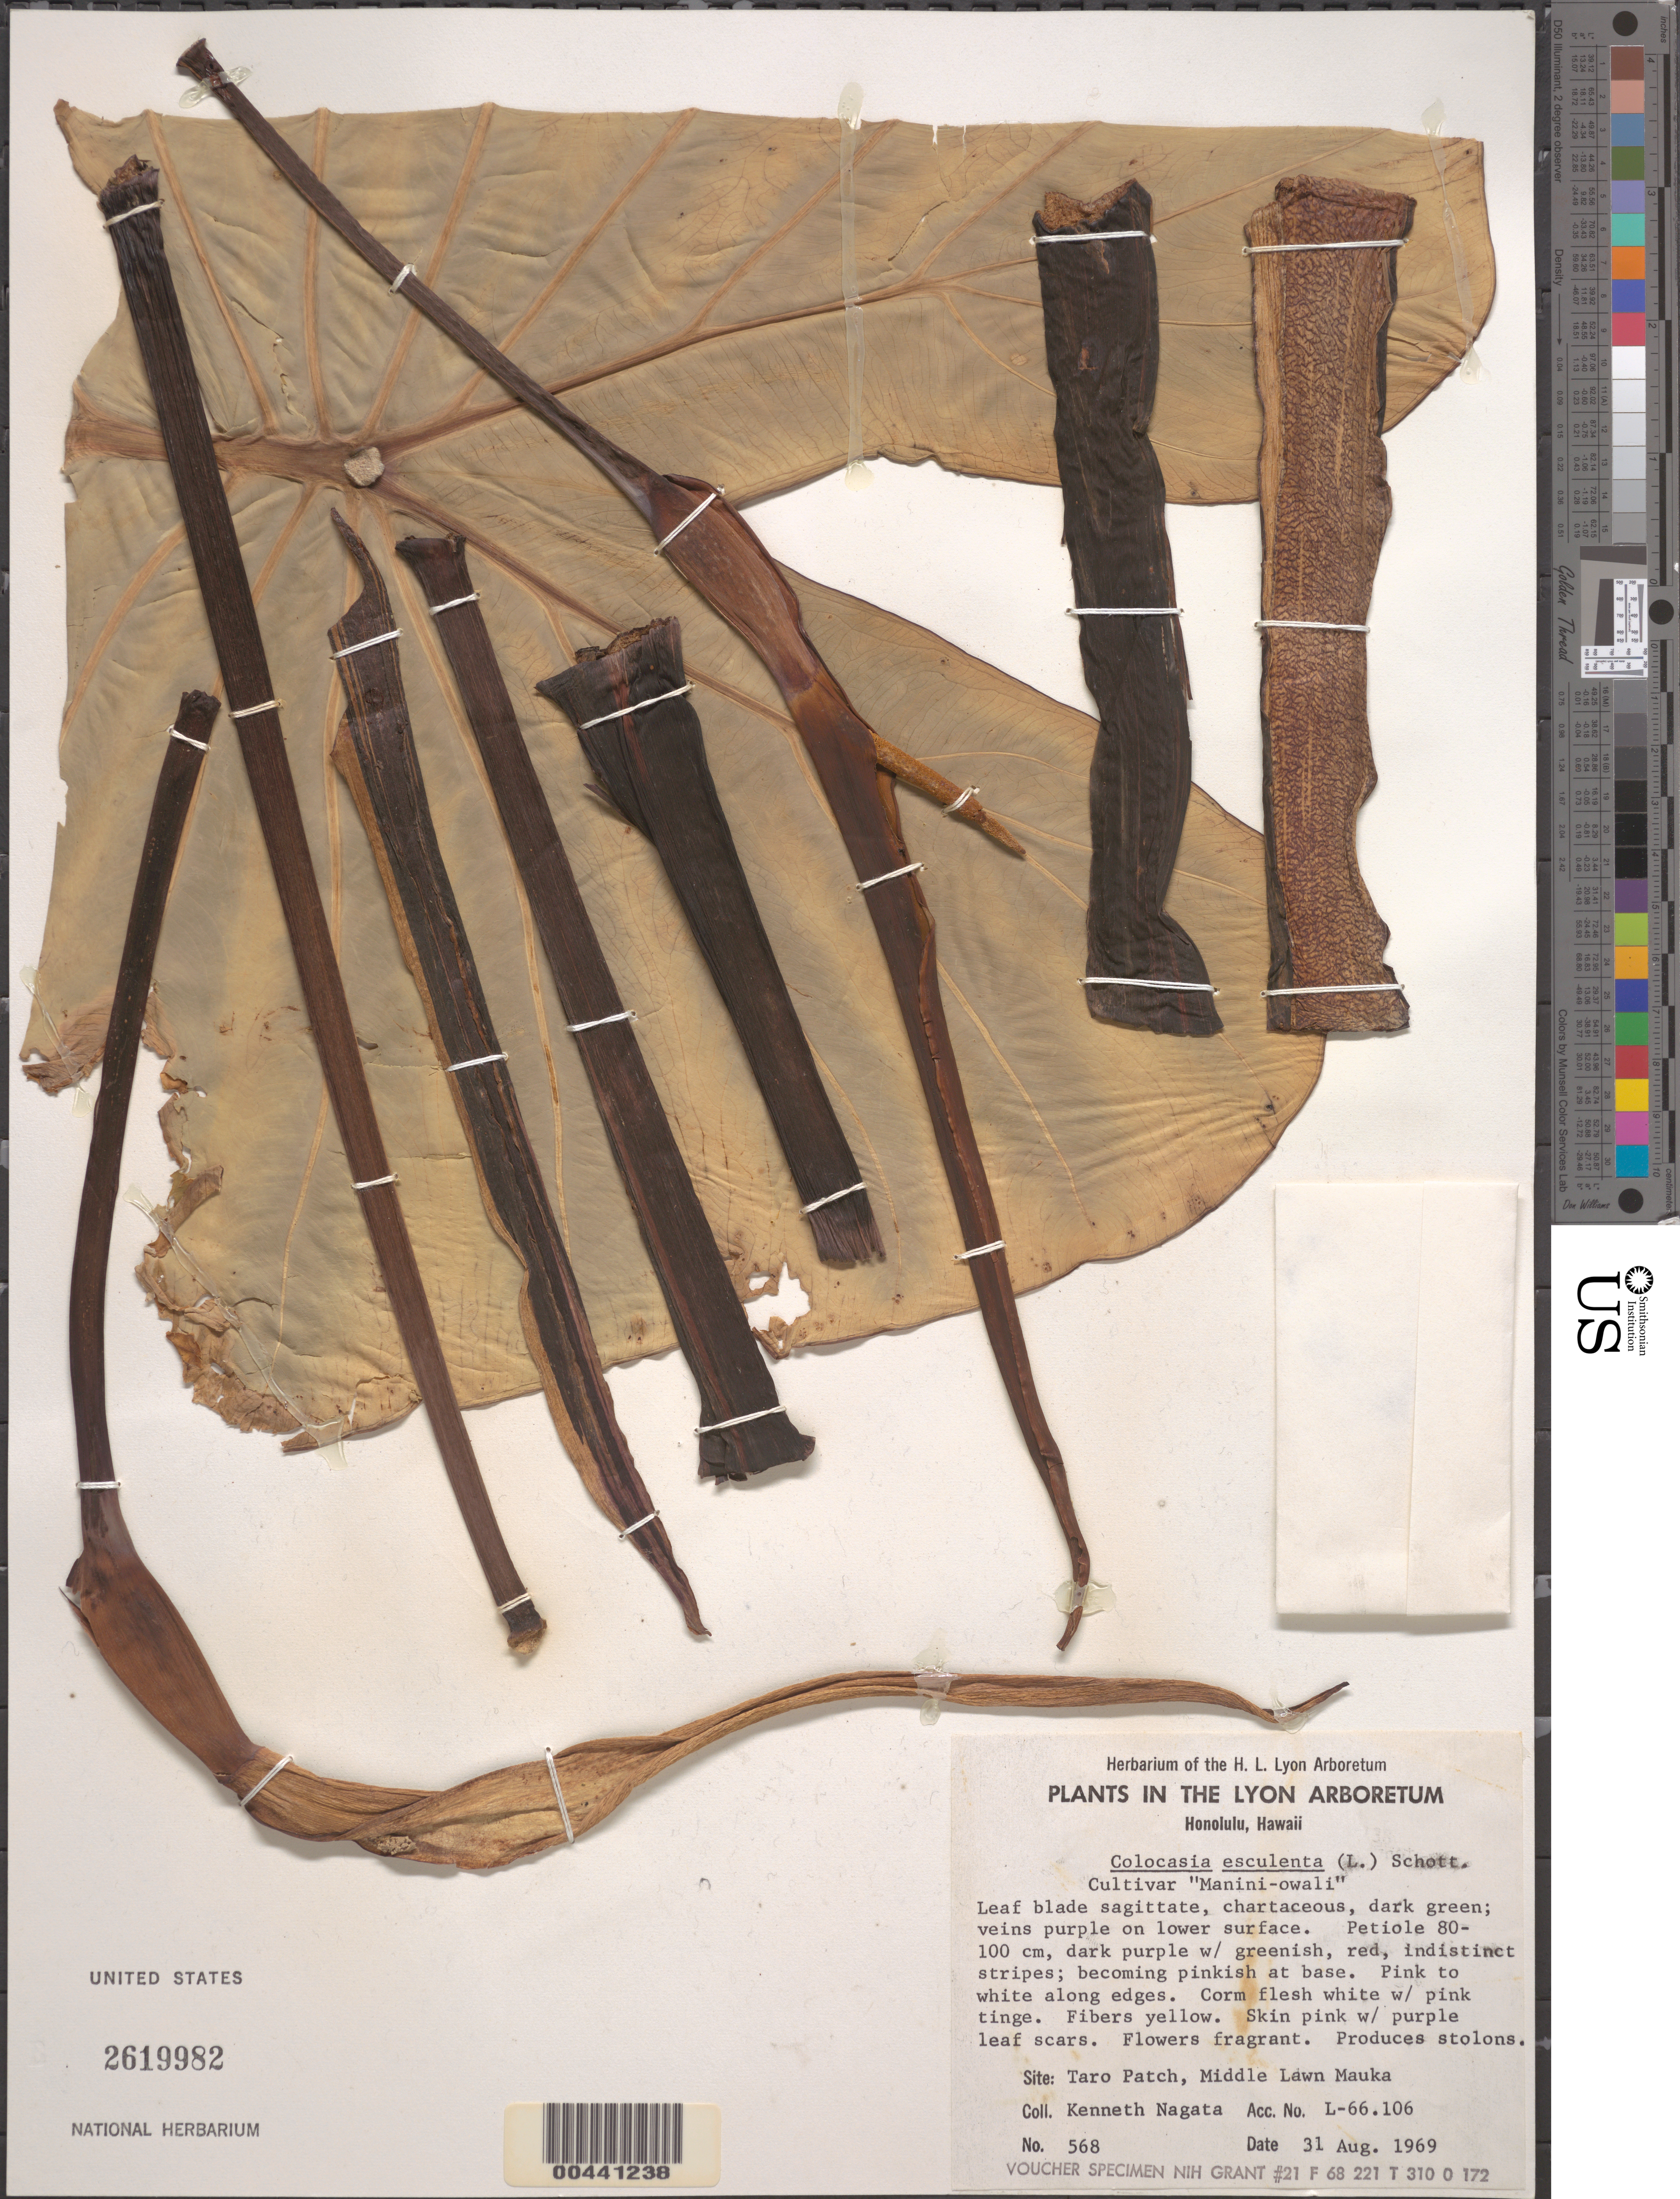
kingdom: Plantae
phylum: Tracheophyta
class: Liliopsida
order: Alismatales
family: Araceae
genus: Colocasia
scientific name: Colocasia esculenta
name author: (L.) Schott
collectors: K. Nagata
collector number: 568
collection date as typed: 31 Aug 1969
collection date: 1969-08-31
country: United States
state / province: Hawaii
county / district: Honolulu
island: Oahu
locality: Honolulu, Taro Patch, Middle Lawn Mauka, H.L. Lyon Arboretum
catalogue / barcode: US 2619982